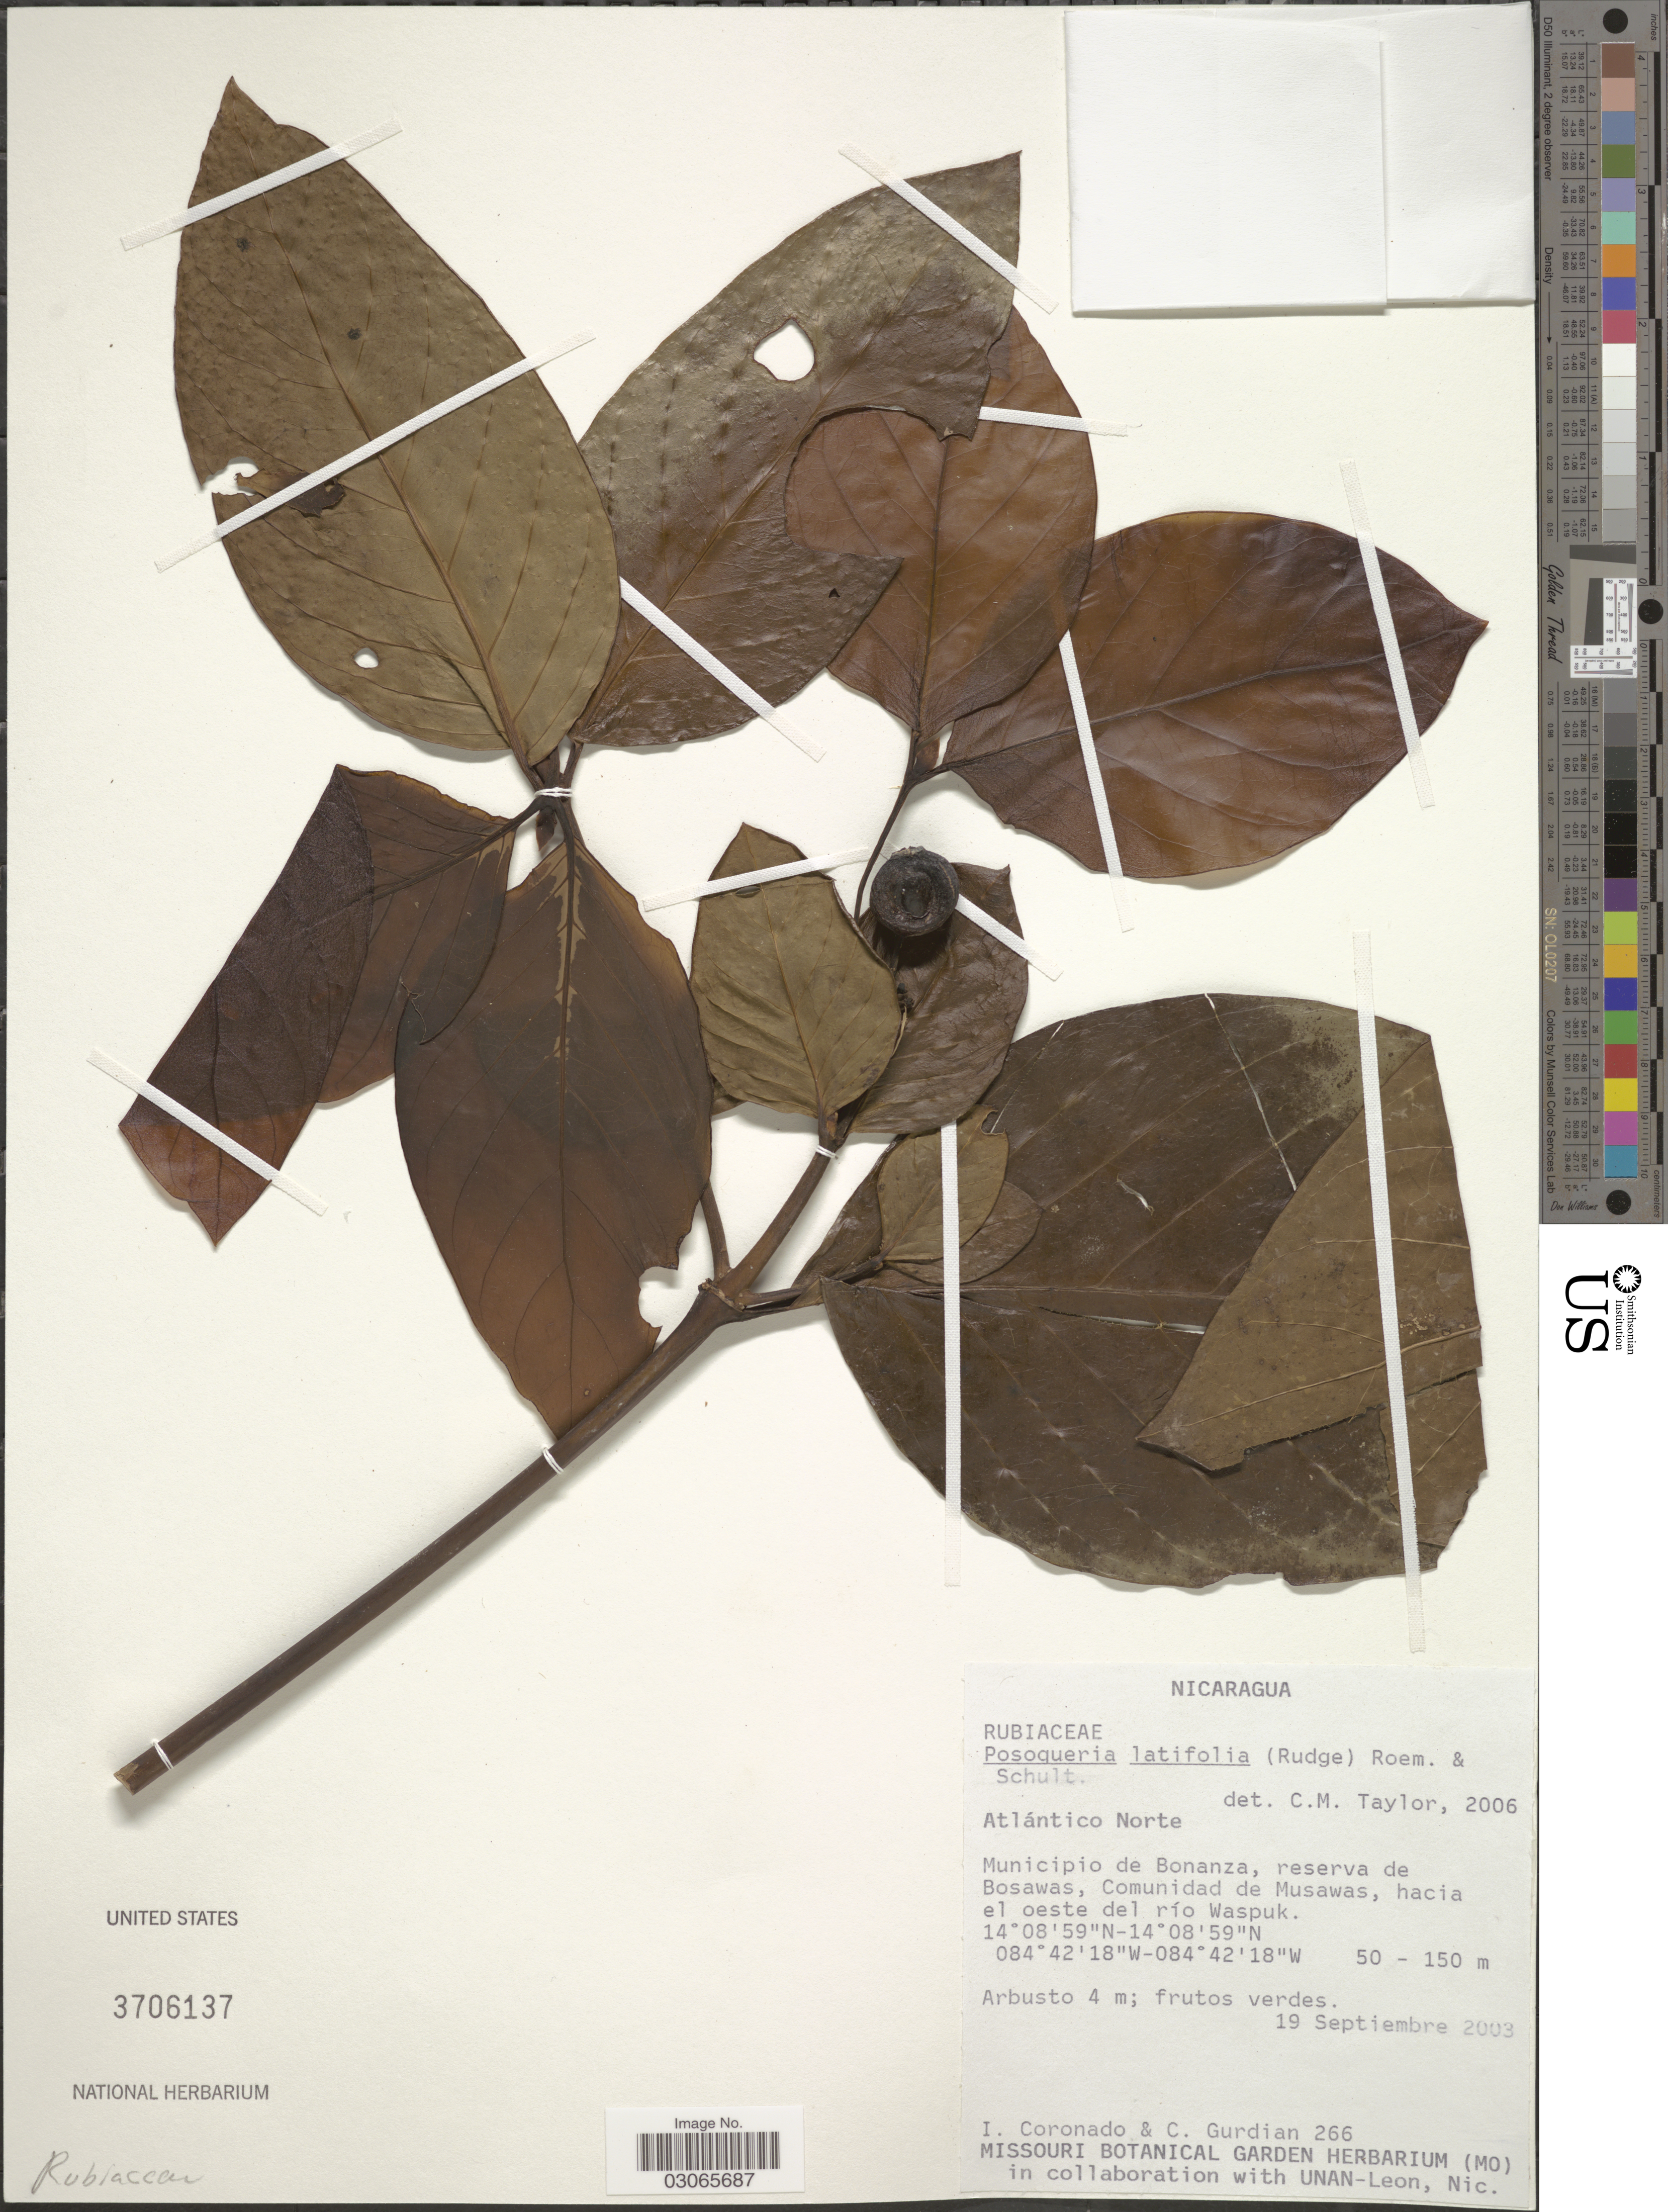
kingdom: Plantae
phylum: Tracheophyta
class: Magnoliopsida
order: Gentianales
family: Rubiaceae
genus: Posoqueria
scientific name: Posoqueria latifolia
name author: (Rudge) Roem. & Schult.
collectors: I. Coronado & C. Gurdian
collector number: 266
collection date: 2003-09-19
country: Nicaragua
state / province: Atlantico Norte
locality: Municipio de Bonanza, reserva de Bosawas, Comunidad de Musawas, hacia el oeste del río Waspuk.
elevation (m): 50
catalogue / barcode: US 3706137